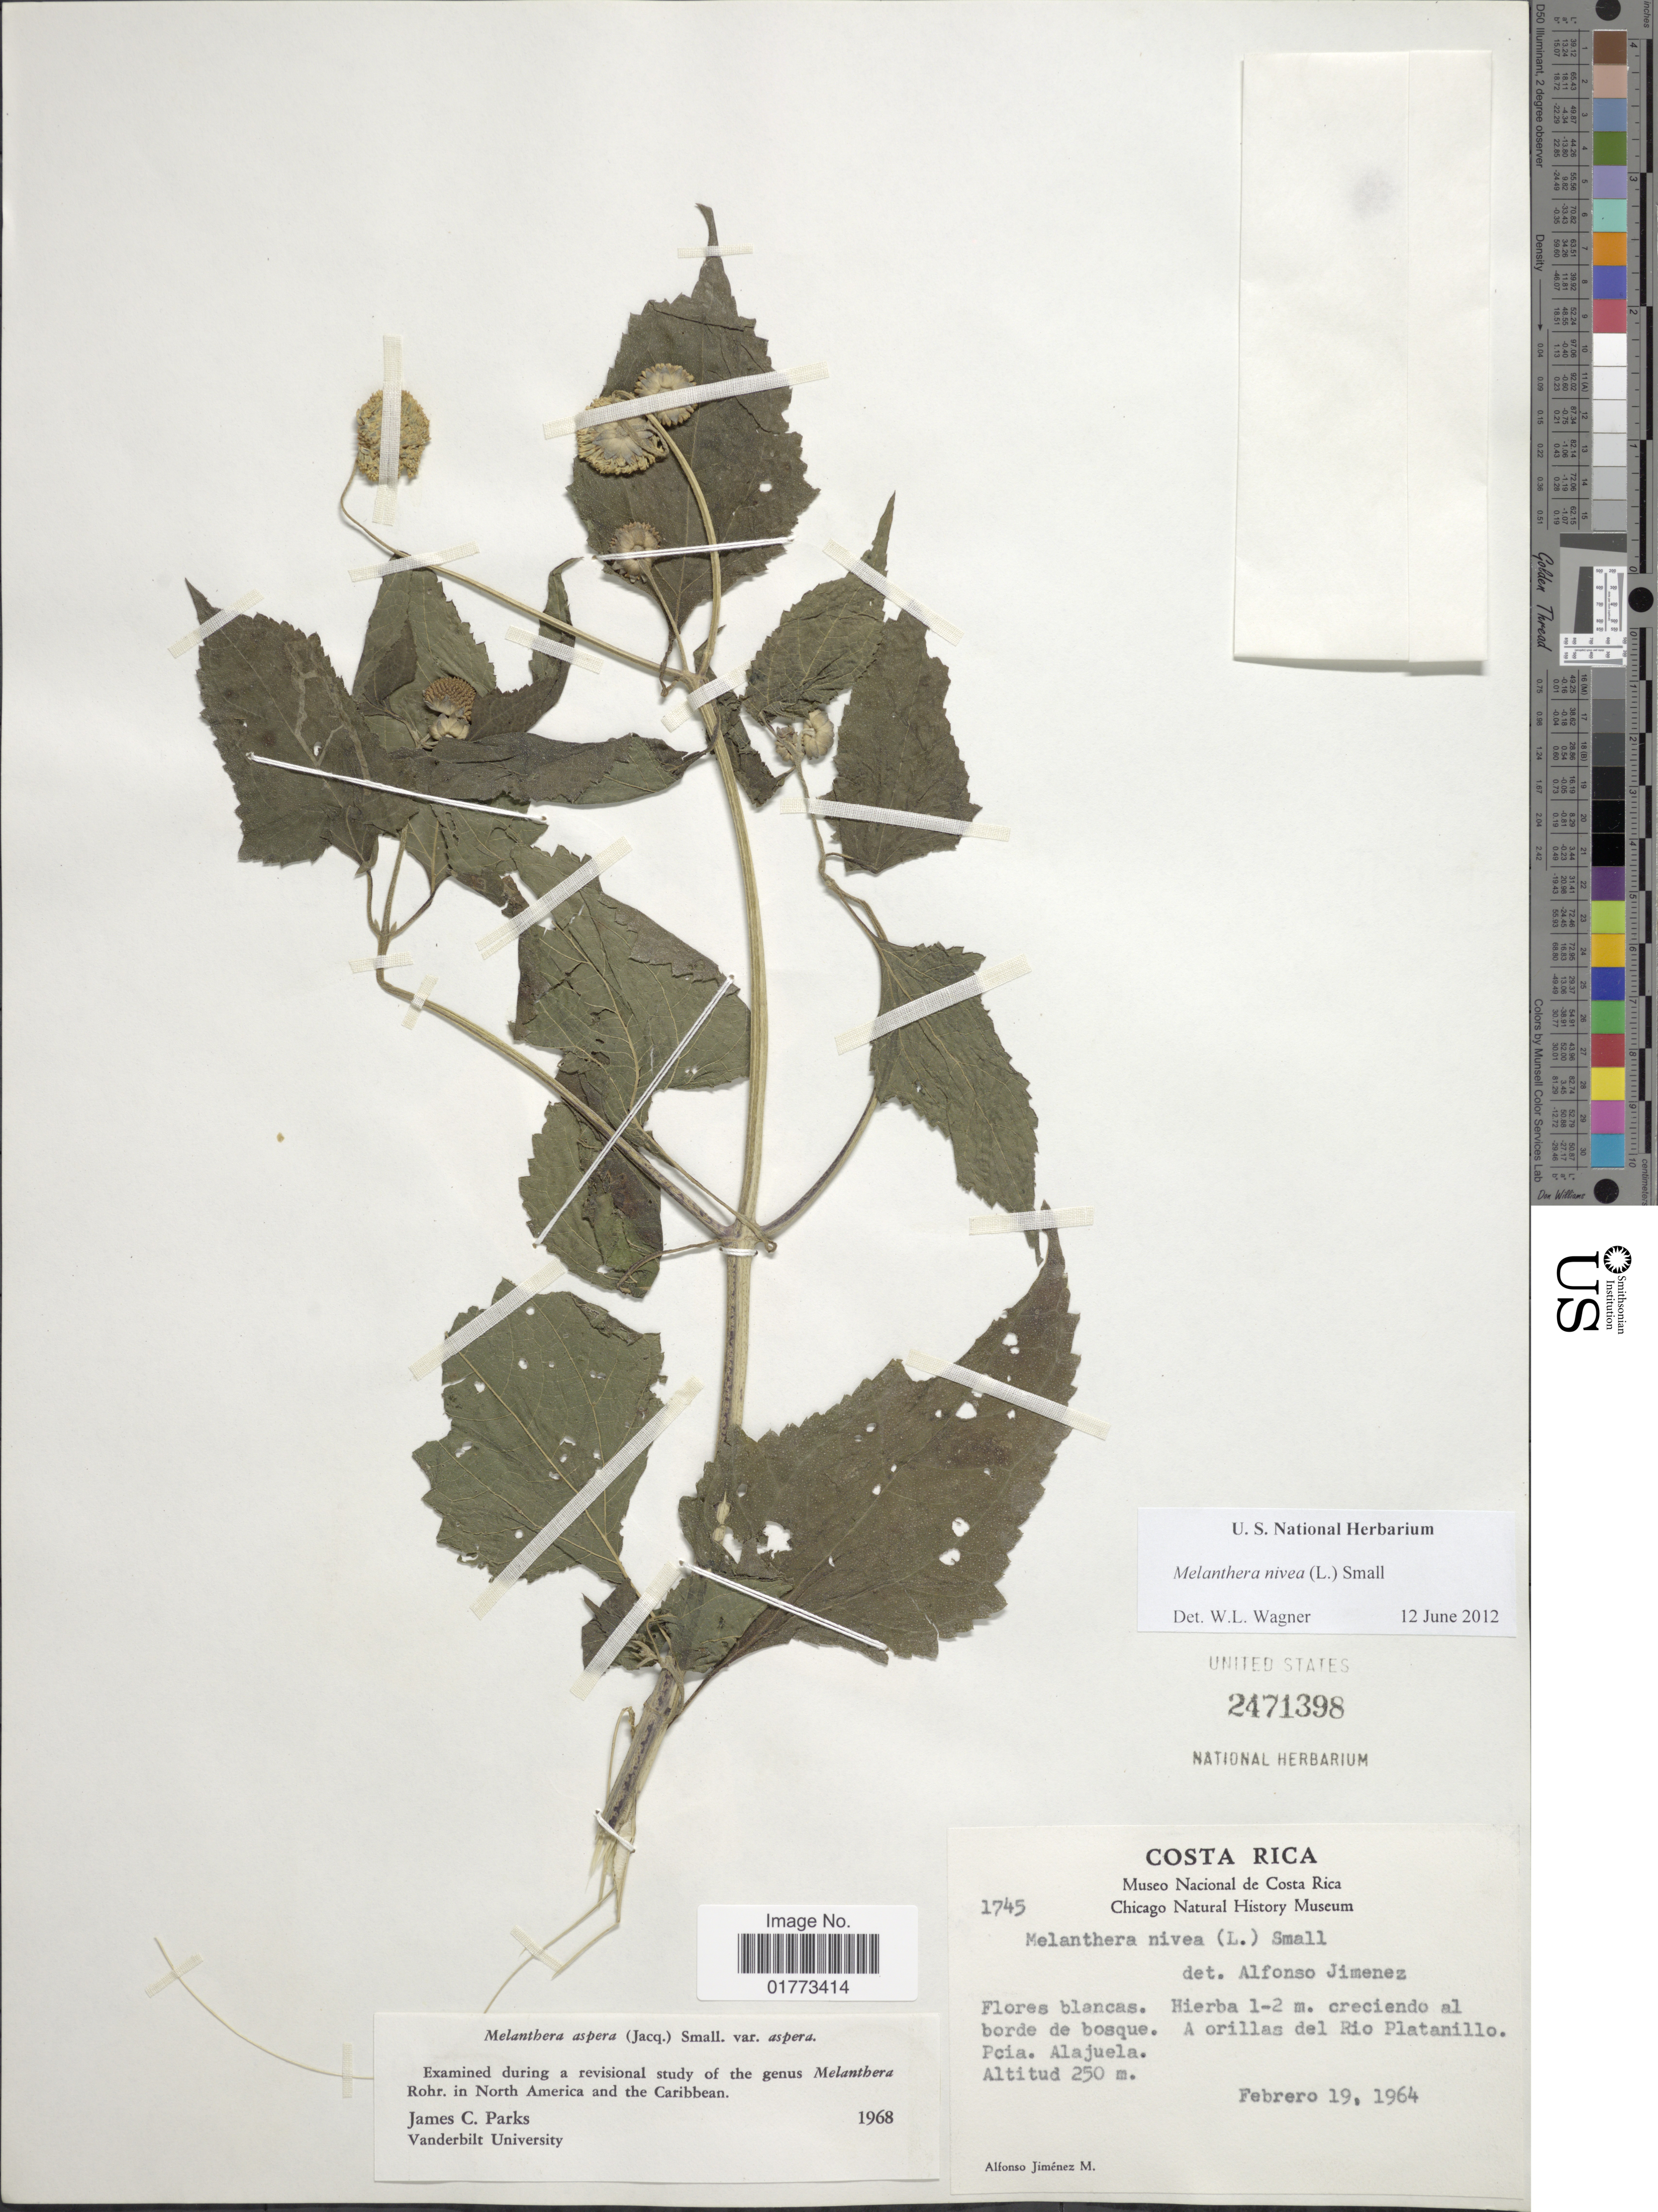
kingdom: Plantae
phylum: Tracheophyta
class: Magnoliopsida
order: Asterales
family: Asteraceae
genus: Melanthera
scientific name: Melanthera nivea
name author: (L.) Small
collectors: A. Jimenez M.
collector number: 1745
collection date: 1964-02-19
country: Costa Rica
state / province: Alajuela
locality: A orillas del Rio Platanillo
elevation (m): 250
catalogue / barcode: US 2471398